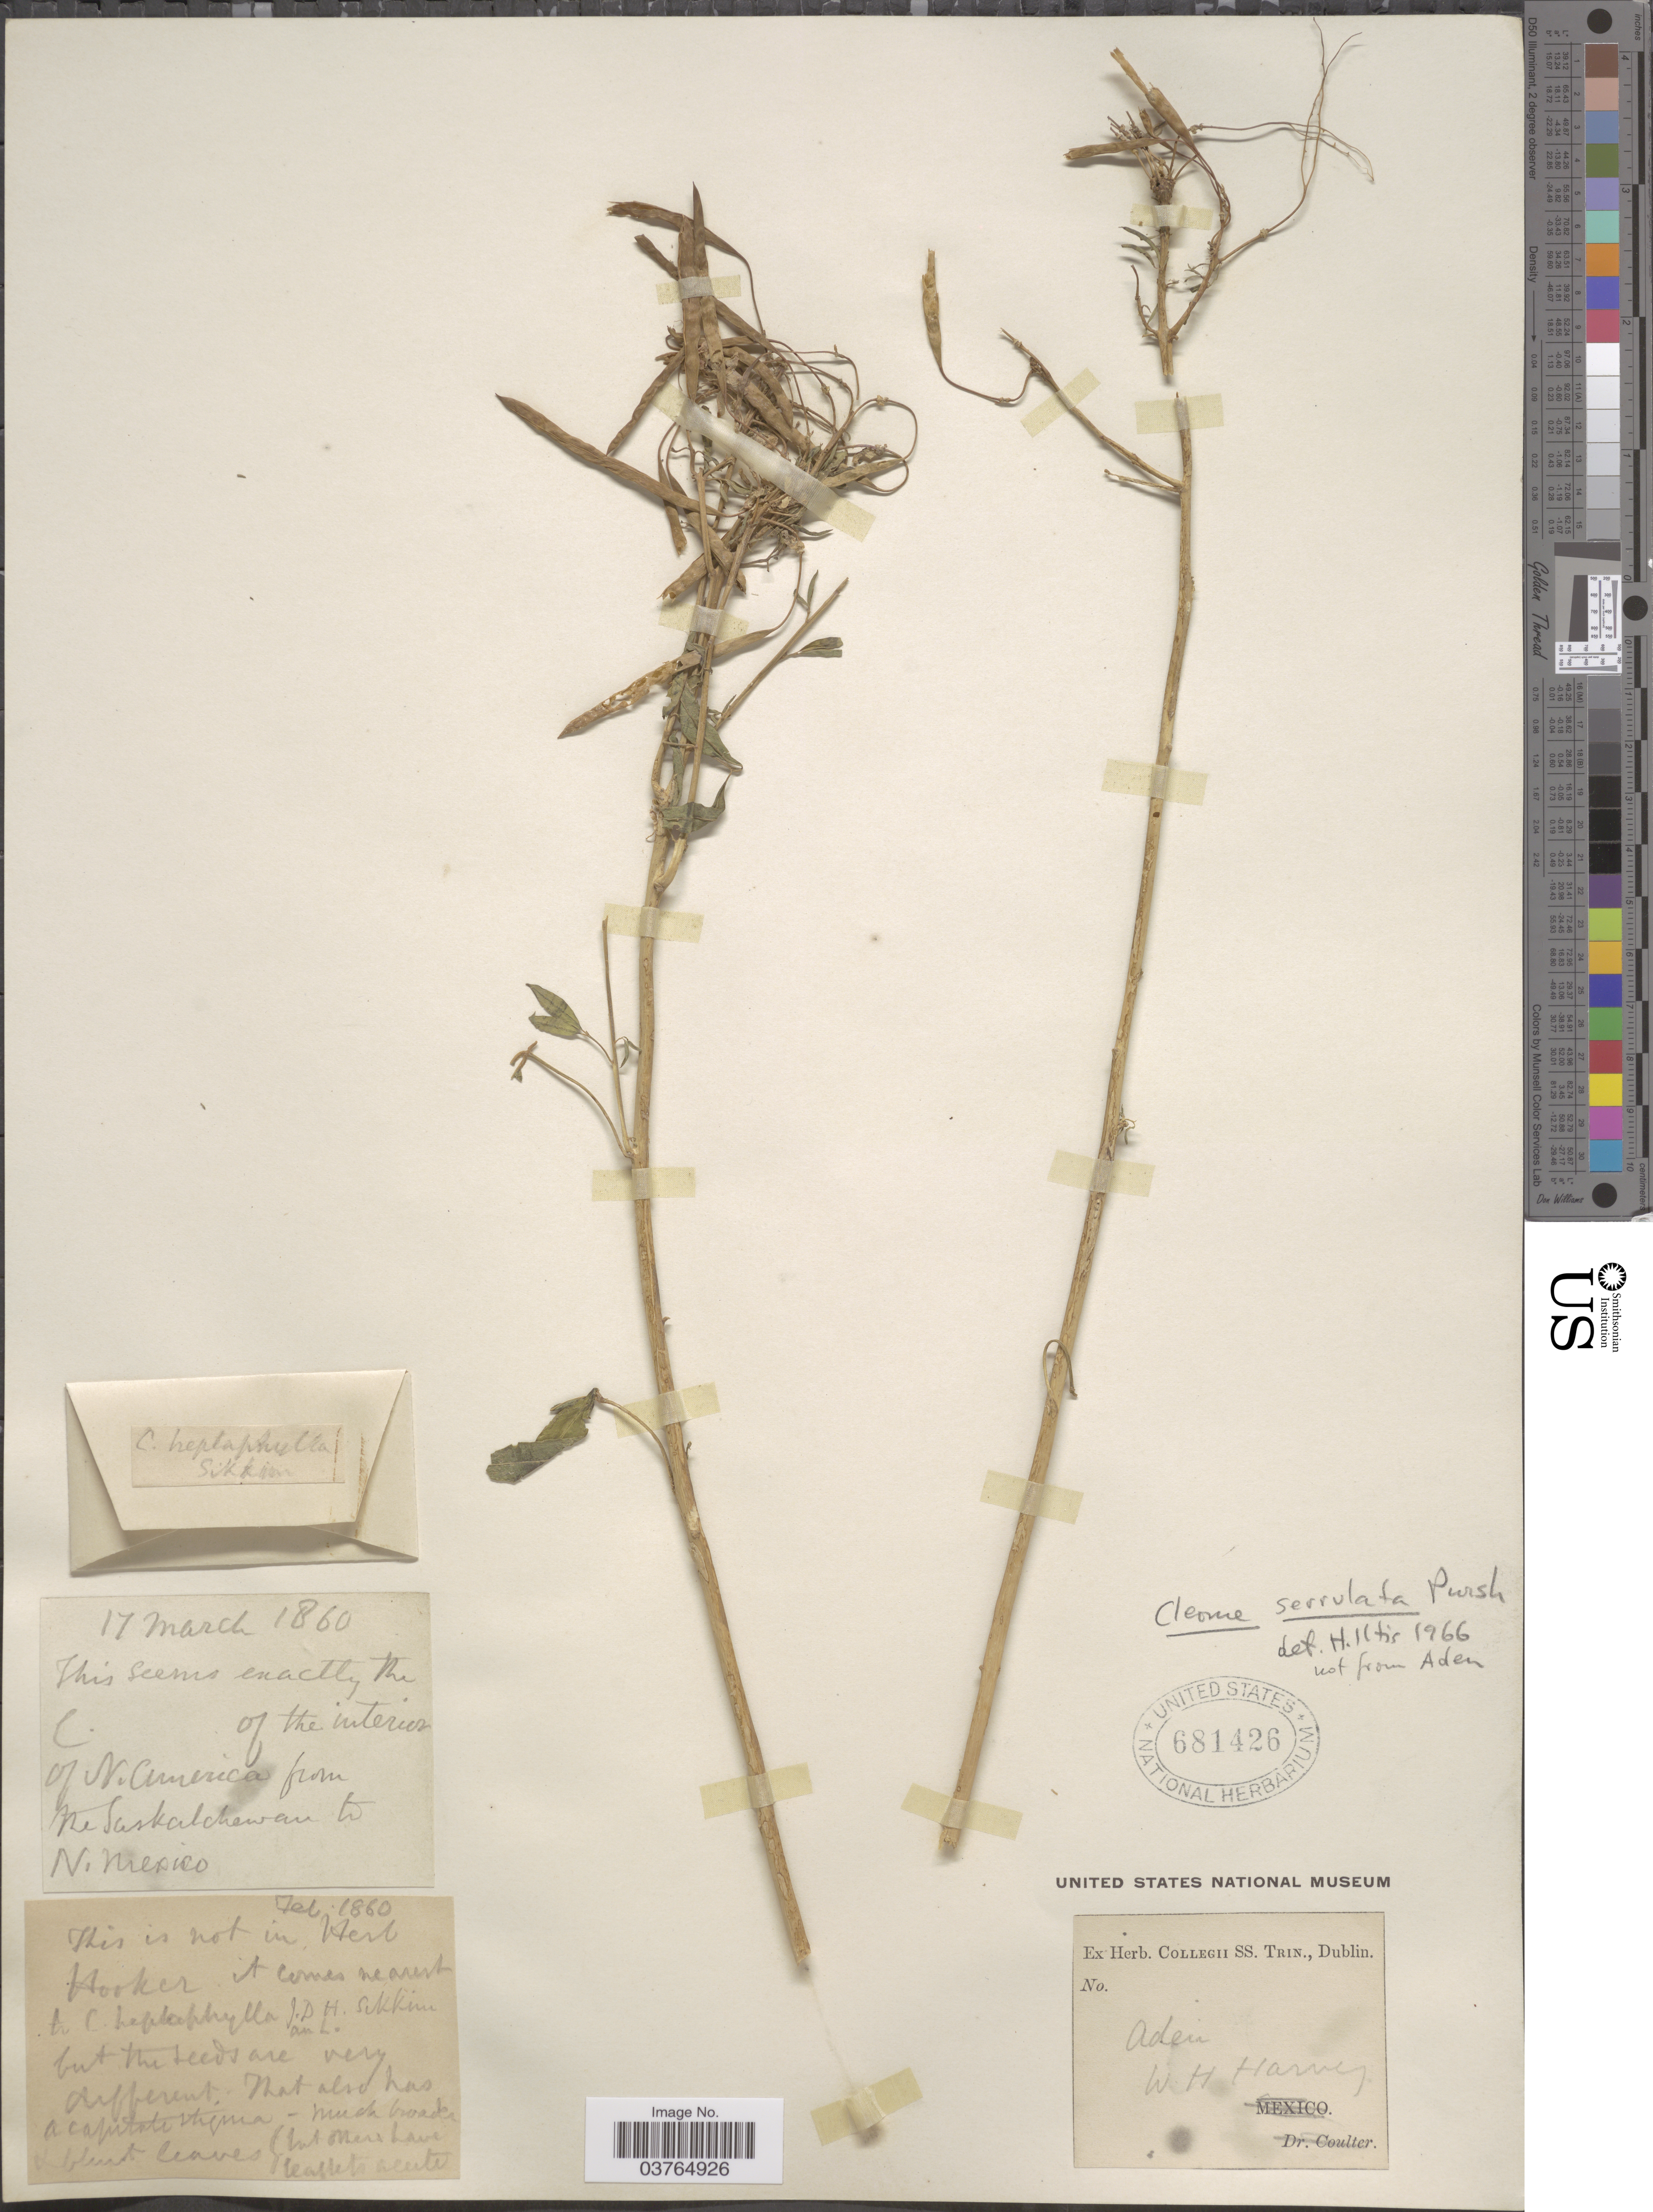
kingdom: Plantae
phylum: Tracheophyta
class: Magnoliopsida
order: Brassicales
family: Cleomaceae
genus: Cleomella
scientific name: Cleomella serrulata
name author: (Pursh) Roalson & J.C. Hall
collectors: W. Harvey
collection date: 1860-02/1860-03-17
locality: Aden. Of N. America from Ne [interpreted] Saskatchewan to N. Mexico. [unsure placement]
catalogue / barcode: US 681426